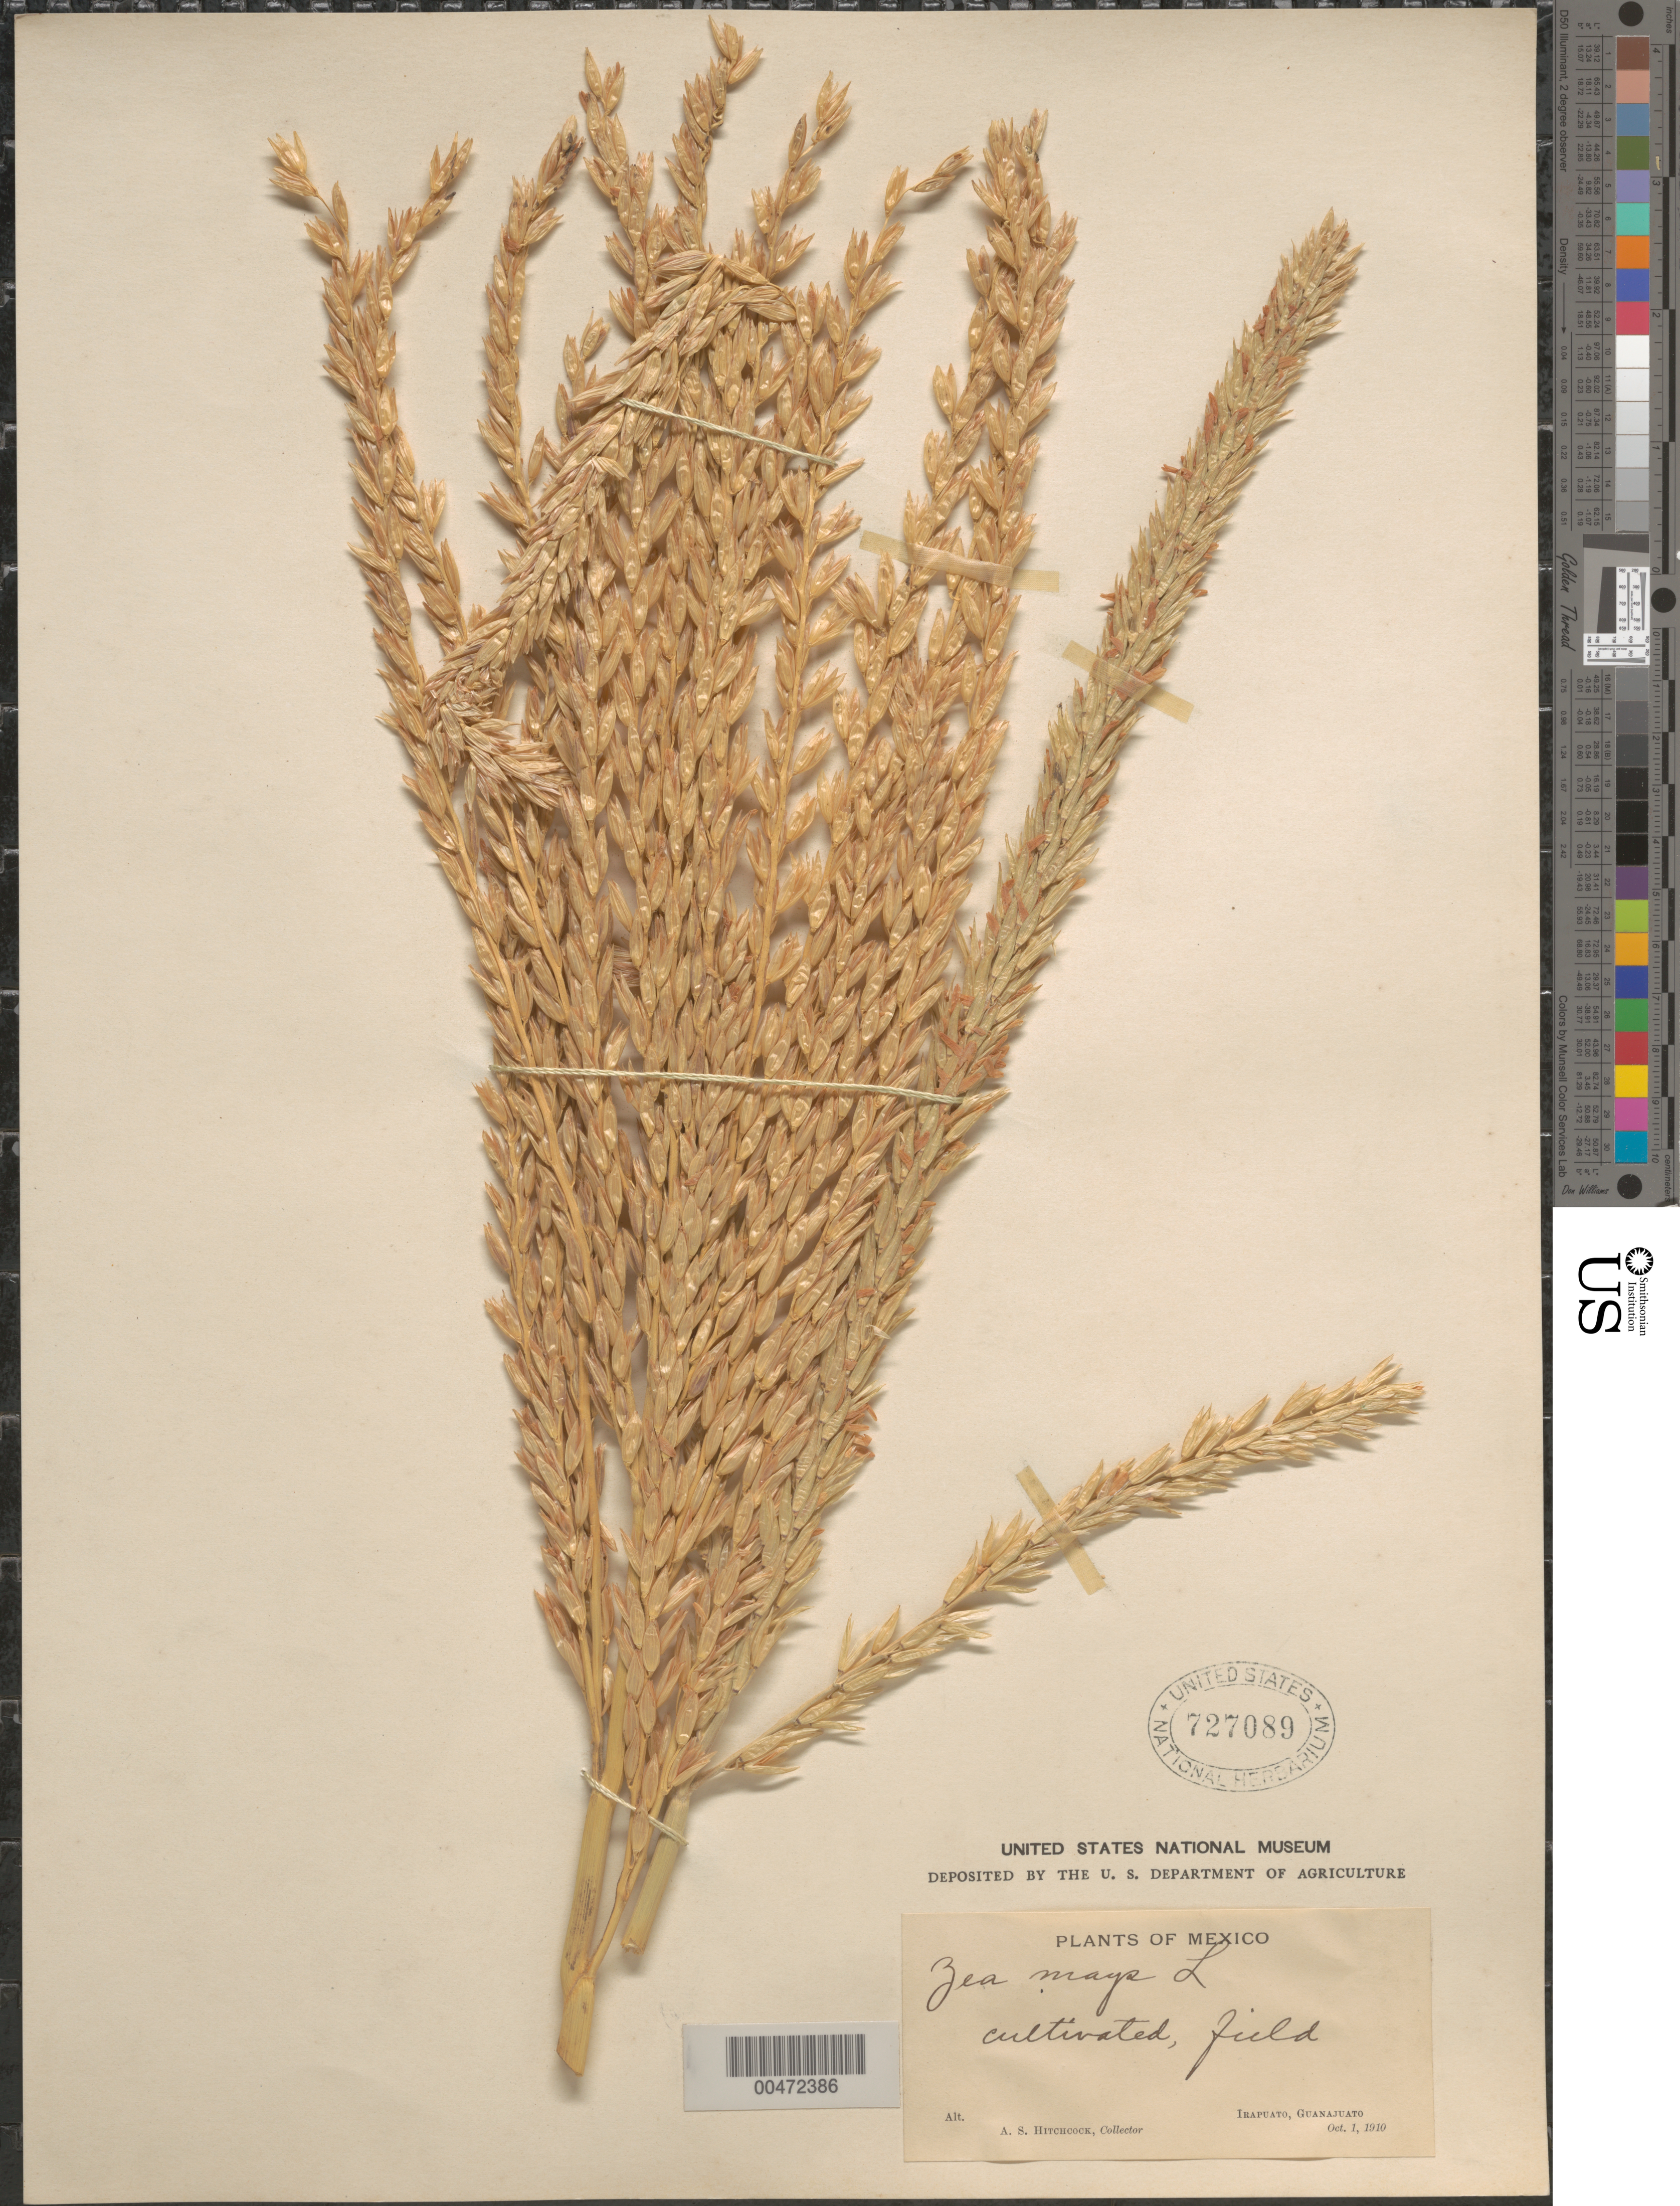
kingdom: Plantae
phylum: Tracheophyta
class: Liliopsida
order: Poales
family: Poaceae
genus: Zea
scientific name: Zea mays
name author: L.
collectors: A. S. Hitchcock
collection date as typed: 1 Oct 1910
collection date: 1910-10-01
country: Mexico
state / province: Guanajuato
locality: Irapuato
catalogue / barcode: US 727089